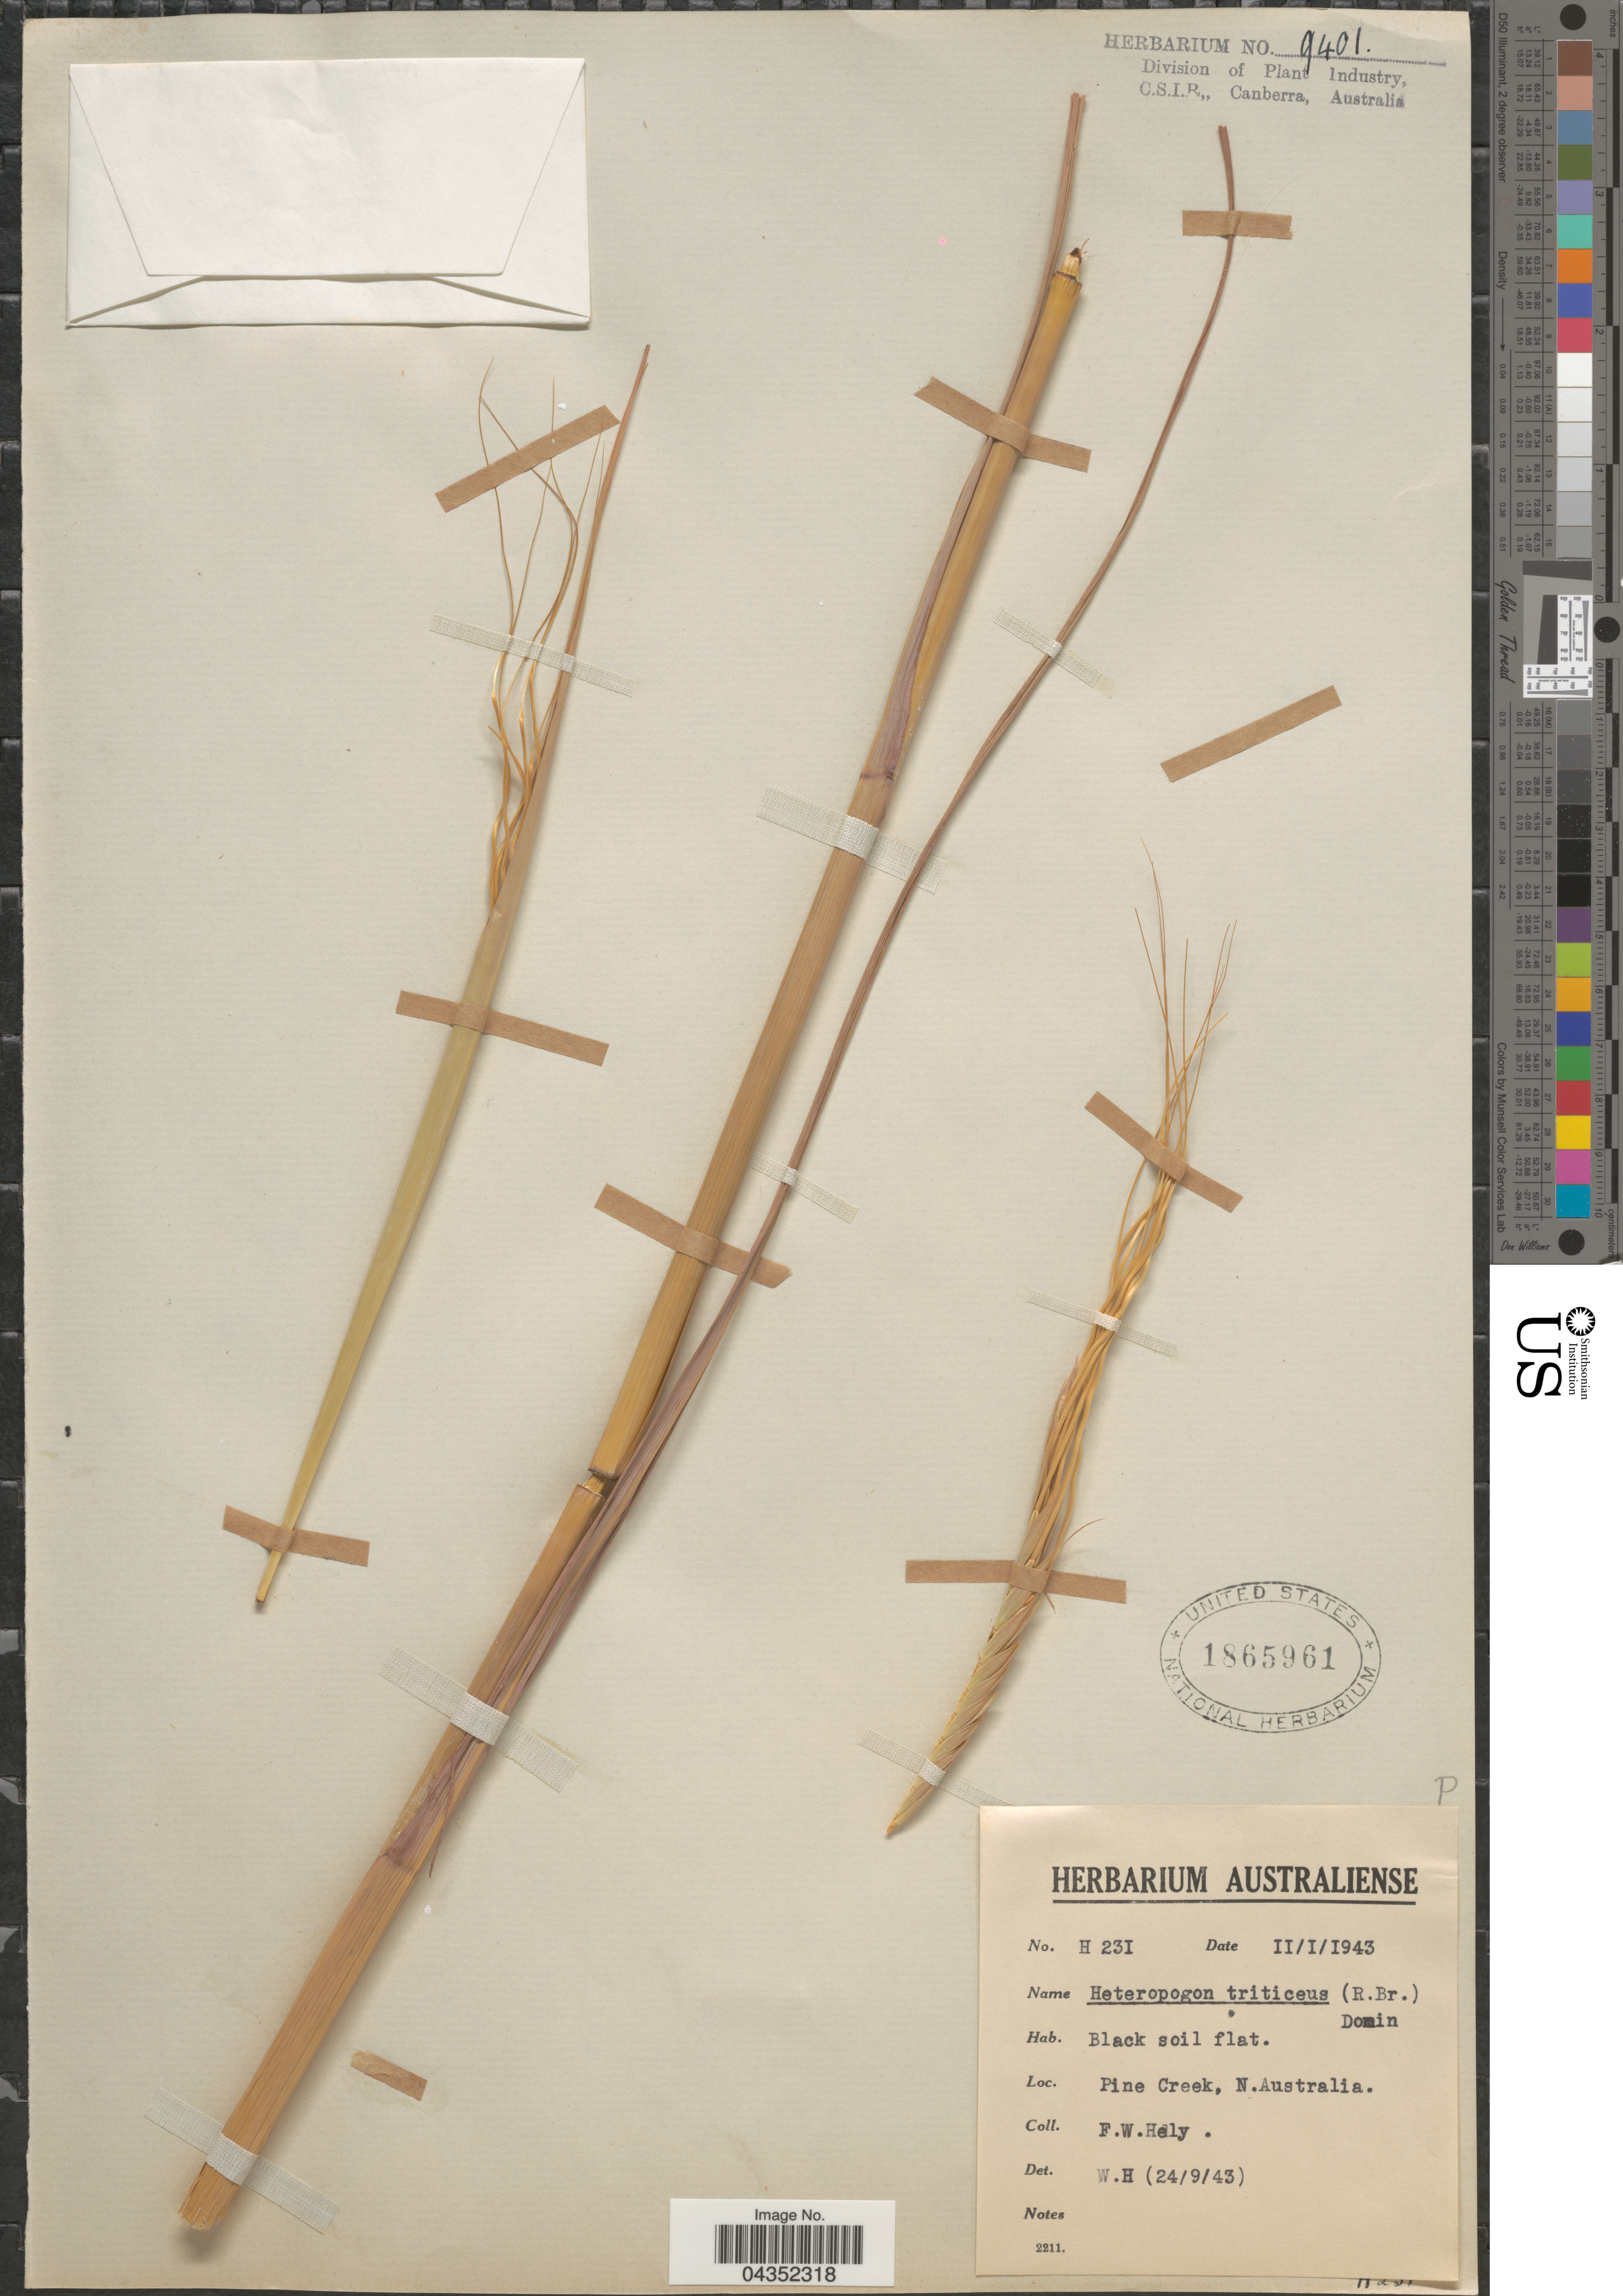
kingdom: Plantae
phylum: Tracheophyta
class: Liliopsida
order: Poales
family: Poaceae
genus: Heteropogon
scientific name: Heteropogon triticeus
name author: (R. Br.) Stapf ex Craib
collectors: F. Hely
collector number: H231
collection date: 1943-01-11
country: Australia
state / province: Northern Territory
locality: Pine Creek, N. Australia.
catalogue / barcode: US 1865961